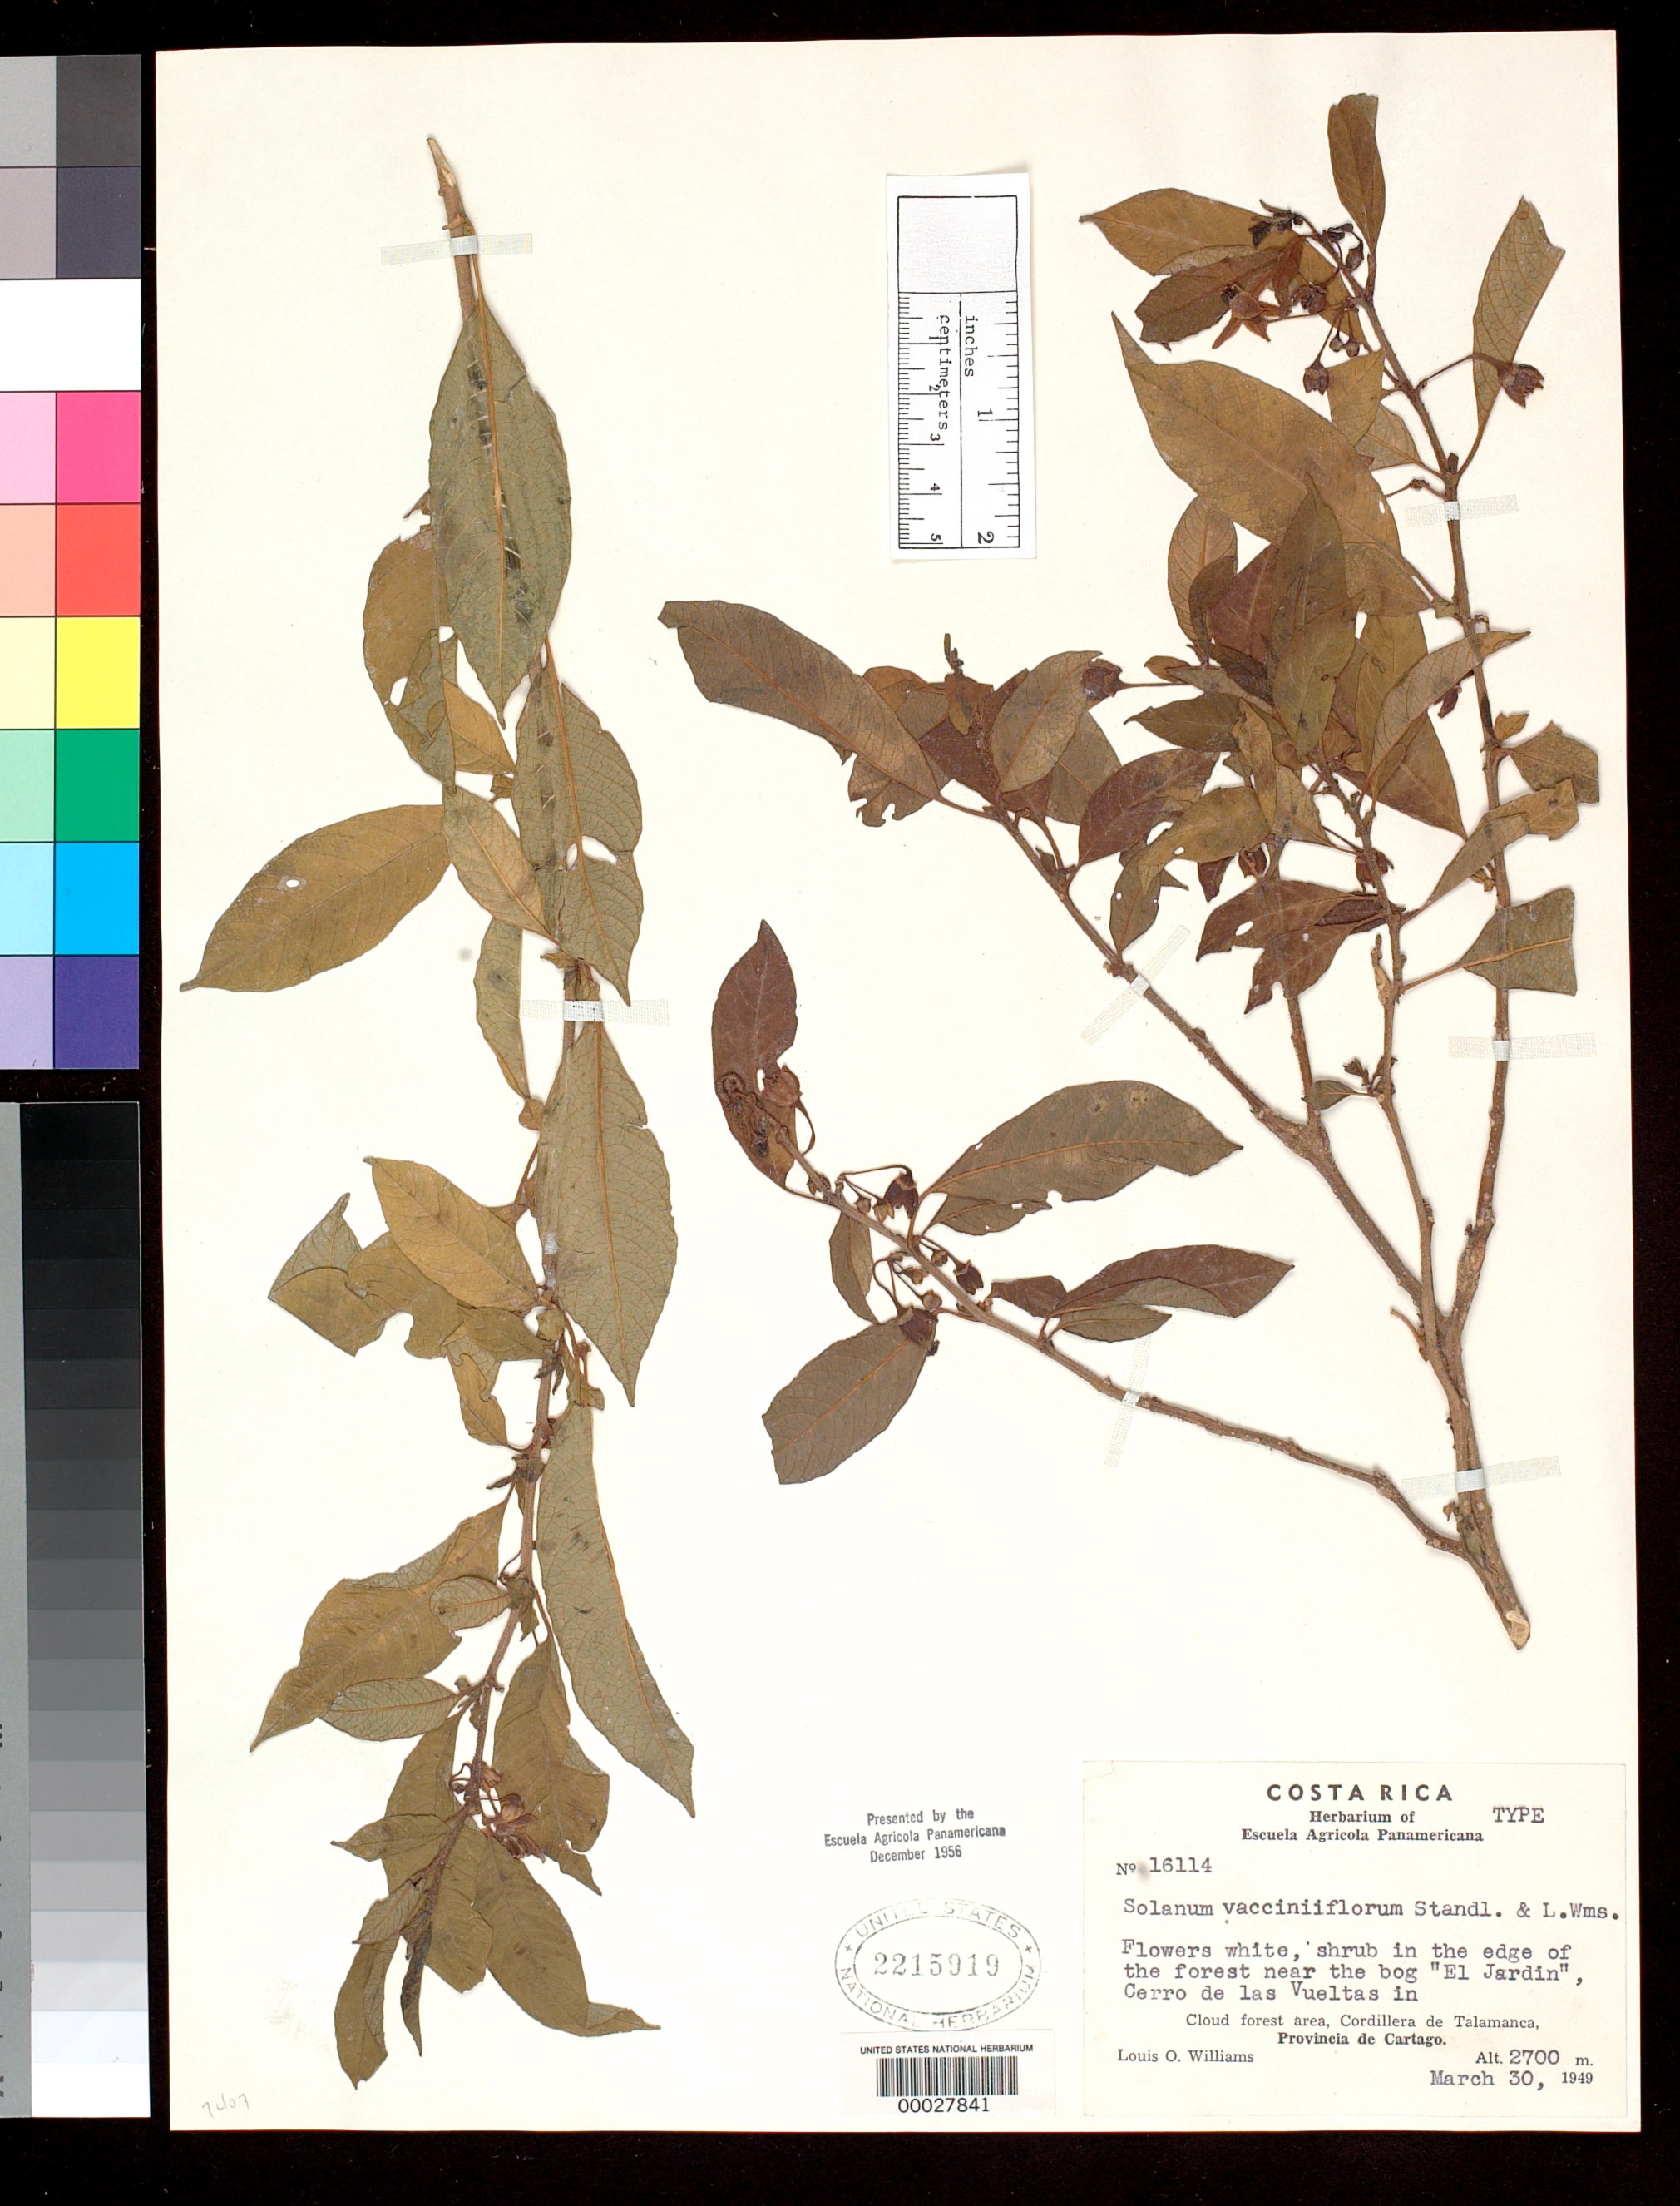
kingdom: Plantae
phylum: Tracheophyta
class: Magnoliopsida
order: Solanales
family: Solanaceae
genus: Solanum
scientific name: Solanum vacciniiflorum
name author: Standl. & L.O. Williams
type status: Holotype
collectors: L. O. Williams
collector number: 16114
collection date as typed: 30 Mar 1949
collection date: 1949-03-30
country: Costa Rica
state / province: Cartago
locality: Cerro de Las Vueltas, near "El Jardin" bog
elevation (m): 2700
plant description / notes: "Presented by the Escuela Agricola Panamericana December 1956." Holotype, transferred from EAP to US (see Dorr et al. 2009, Taxon 58: 993-1001).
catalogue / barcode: US 2215919